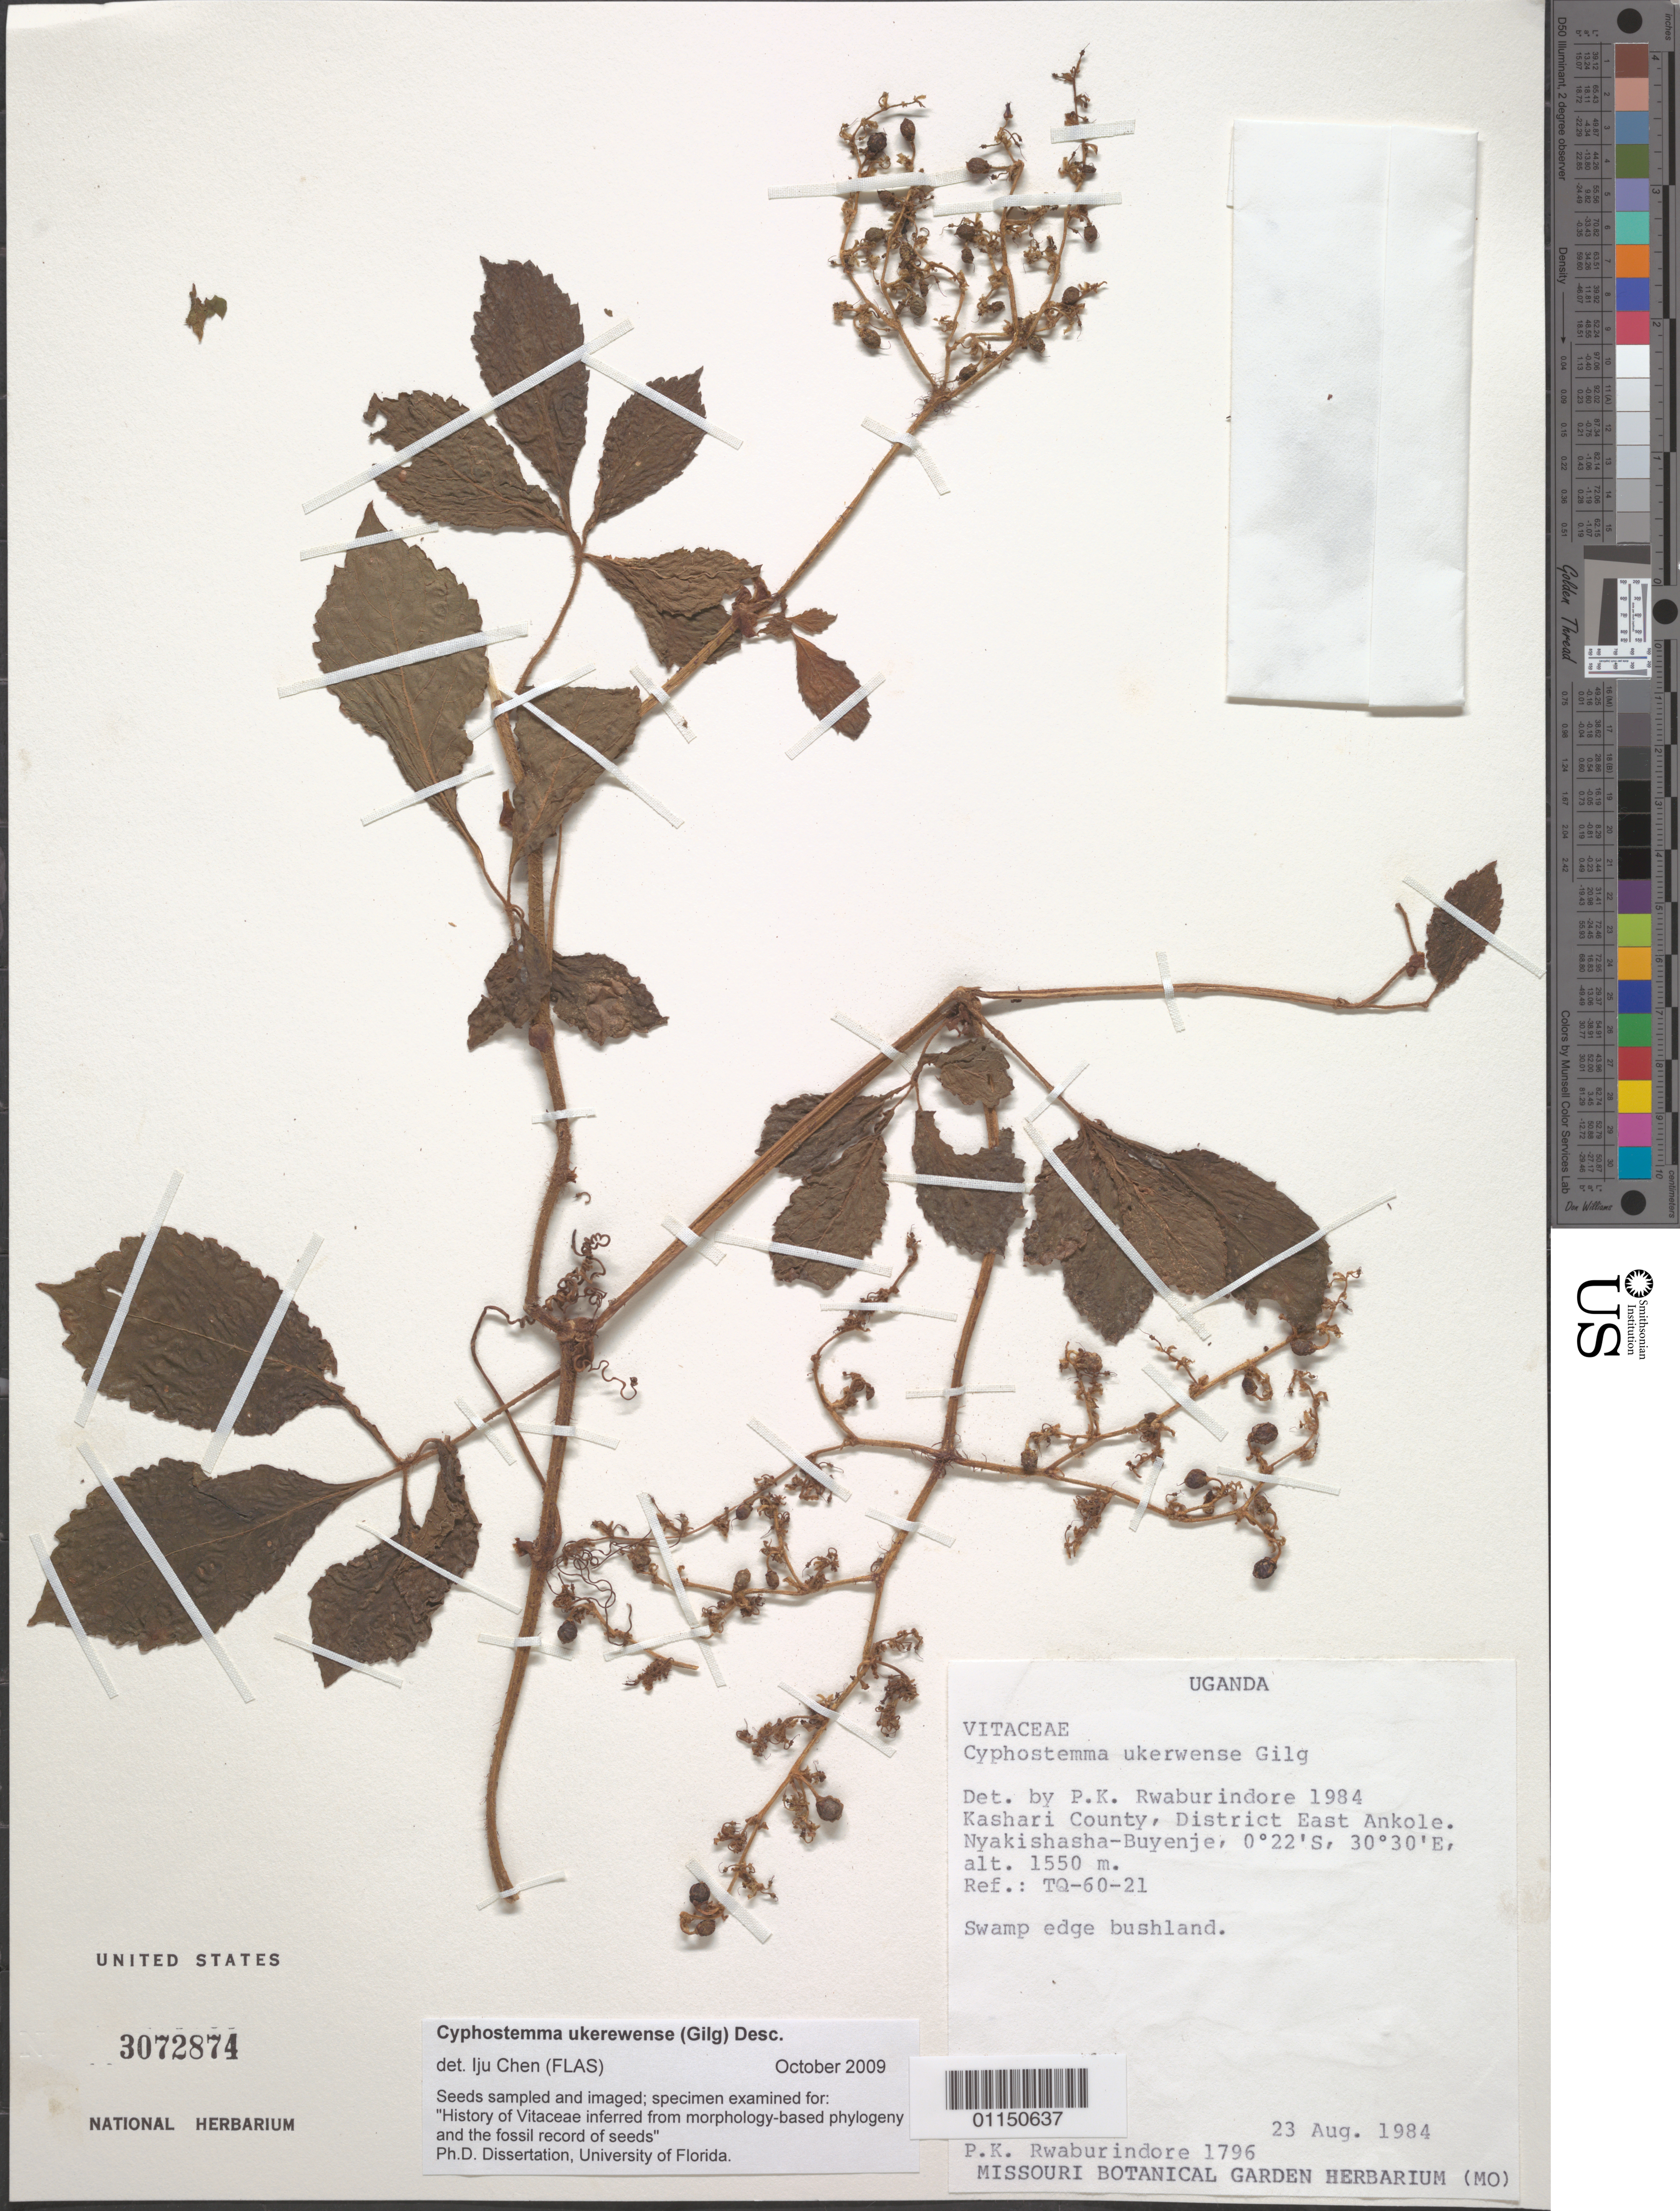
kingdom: Plantae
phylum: Tracheophyta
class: Magnoliopsida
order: Vitales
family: Vitaceae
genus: Cyphostemma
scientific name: Cyphostemma ukerewense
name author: (Gilg) Desc.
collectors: P. Rwaburindore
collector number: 1796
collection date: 1984-08-23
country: Uganda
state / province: Western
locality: Dist. East Ankole. Kashari. Nyakishasha-Buyenje.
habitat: Swamp edge bushland.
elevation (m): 1550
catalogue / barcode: US 3072874